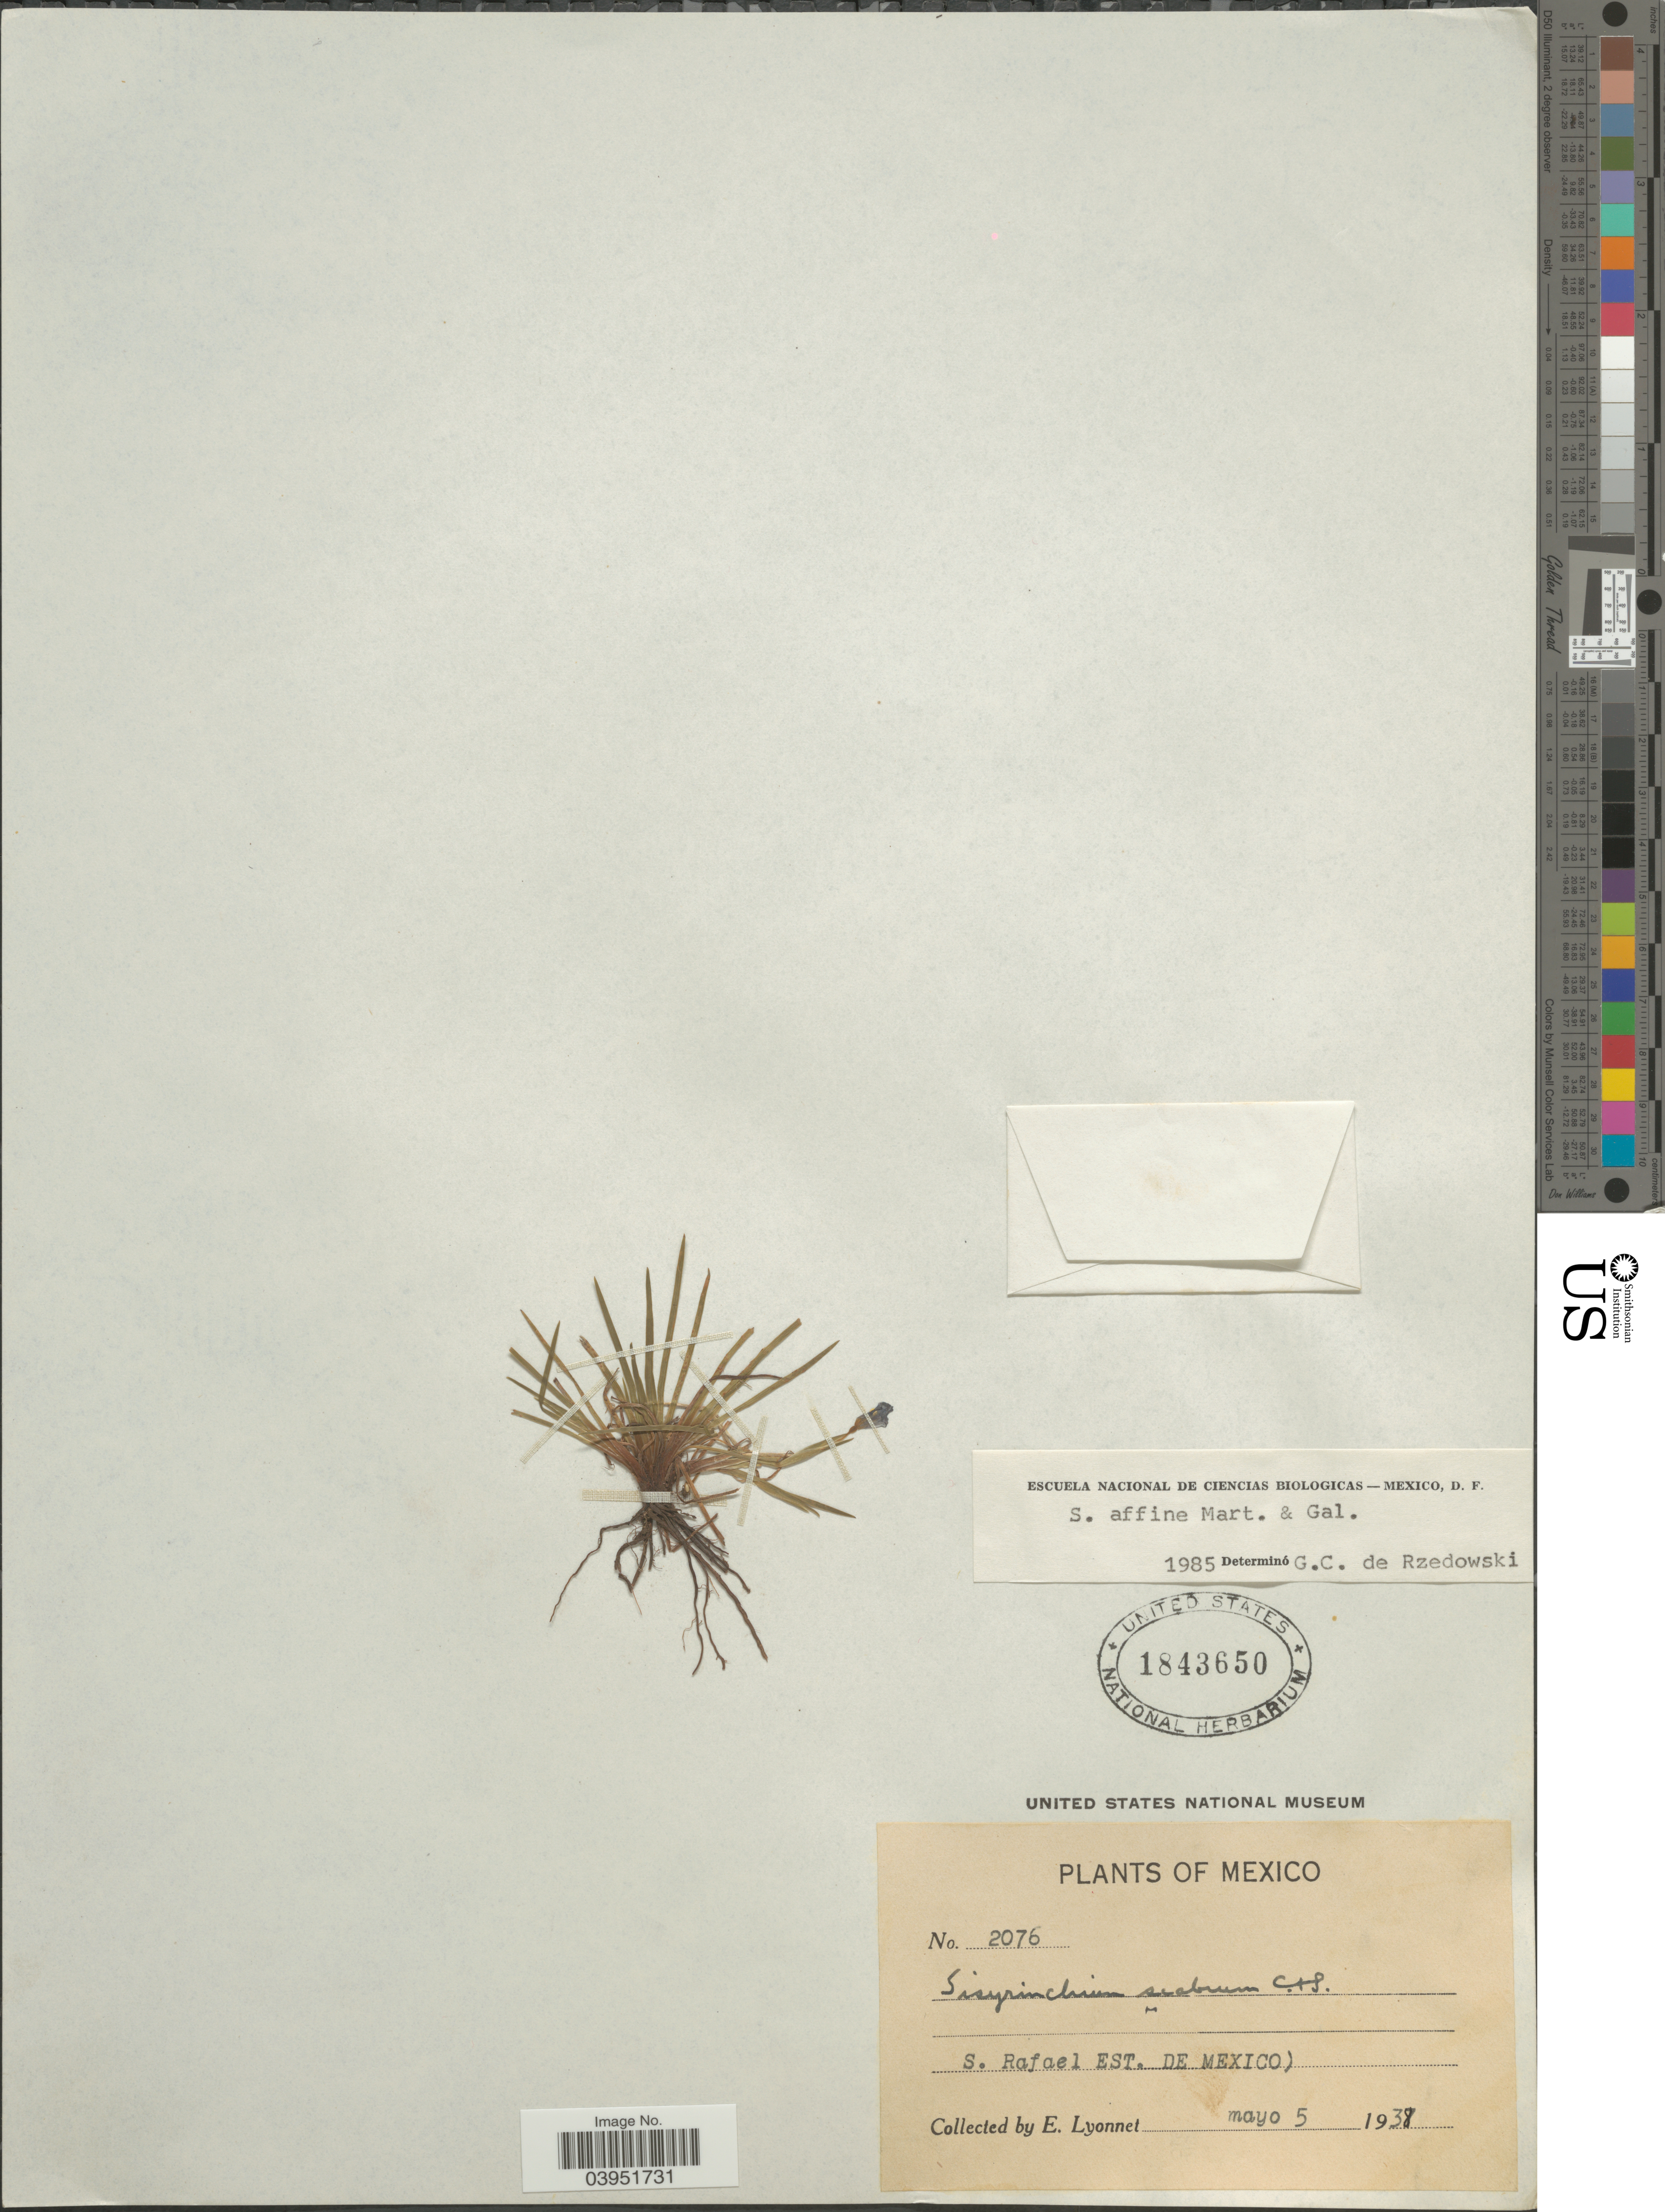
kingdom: Plantae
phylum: Tracheophyta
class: Liliopsida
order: Asparagales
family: Iridaceae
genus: Sisyrinchium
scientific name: Sisyrinchium affine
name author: M. Martens & Galeotti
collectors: E. Lyonnet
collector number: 2076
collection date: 1938-05-05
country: Mexico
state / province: México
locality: S. Rafael.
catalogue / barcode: US 1843650